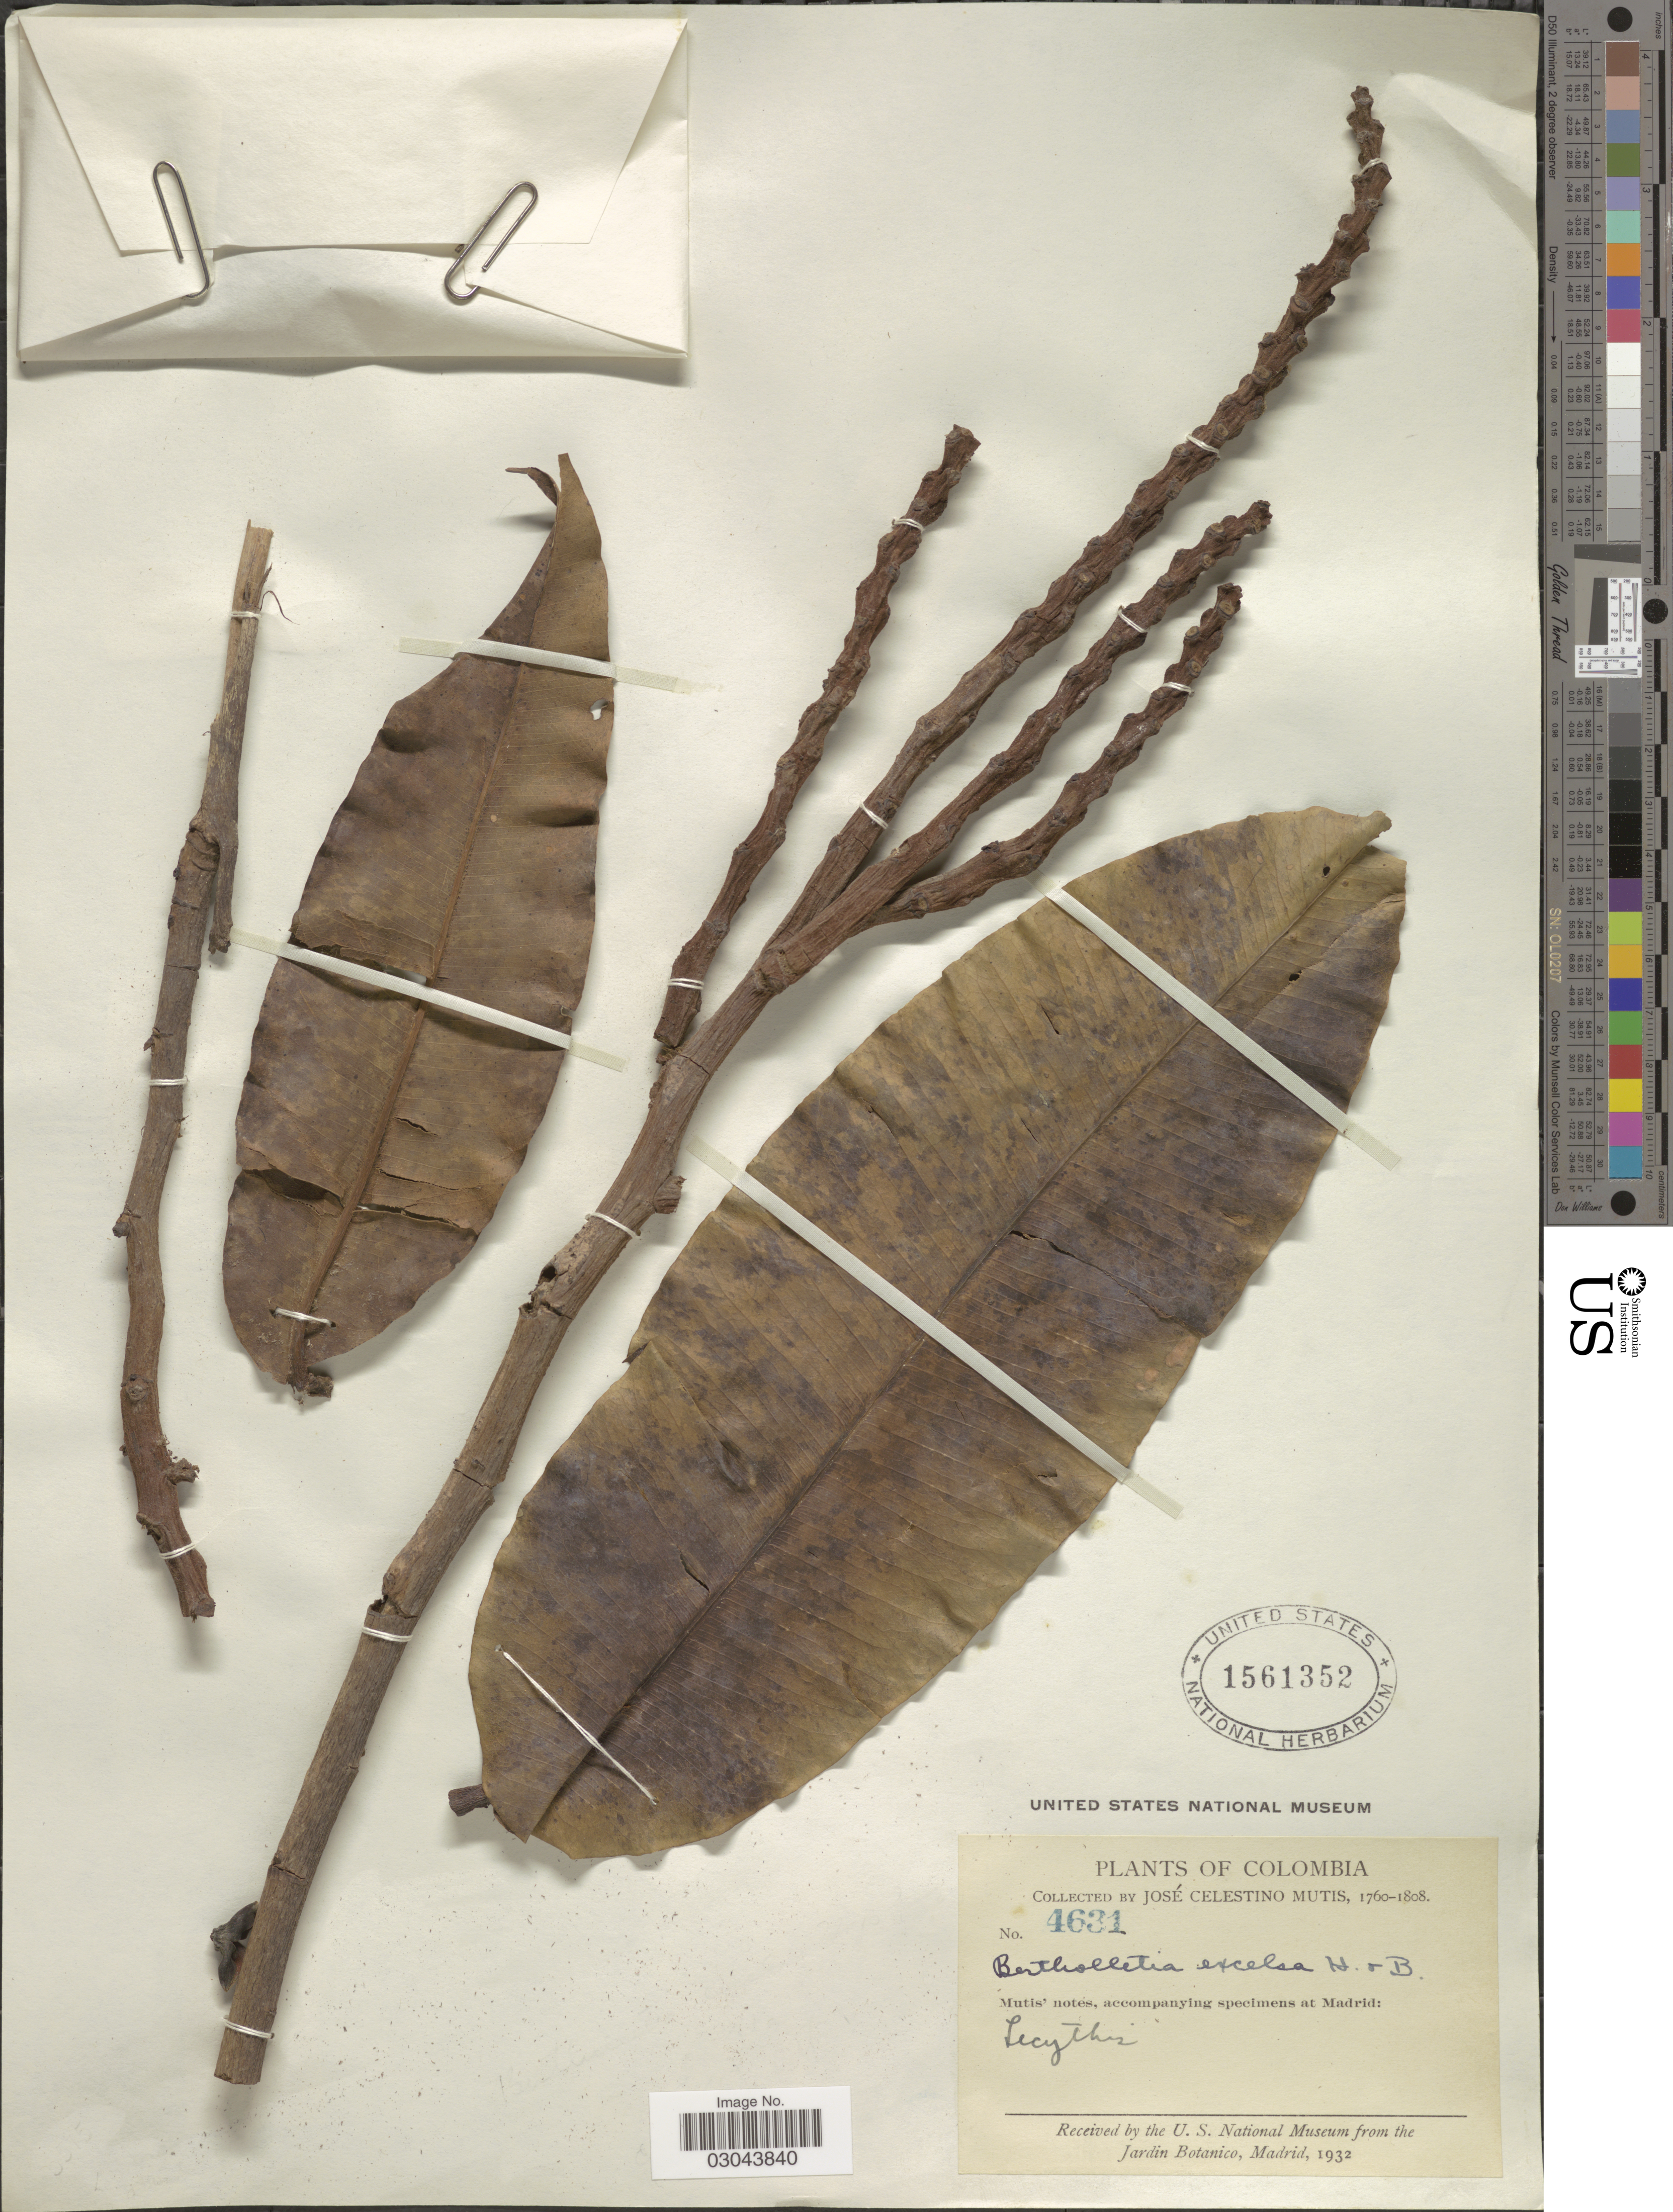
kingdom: Plantae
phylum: Tracheophyta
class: Magnoliopsida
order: Ericales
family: Lecythidaceae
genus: Bertholletia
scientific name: Bertholletia excelsa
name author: Bonpl.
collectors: J. C. B. Mutis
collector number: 4631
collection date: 1760/1808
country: Colombia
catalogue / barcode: US 1561352